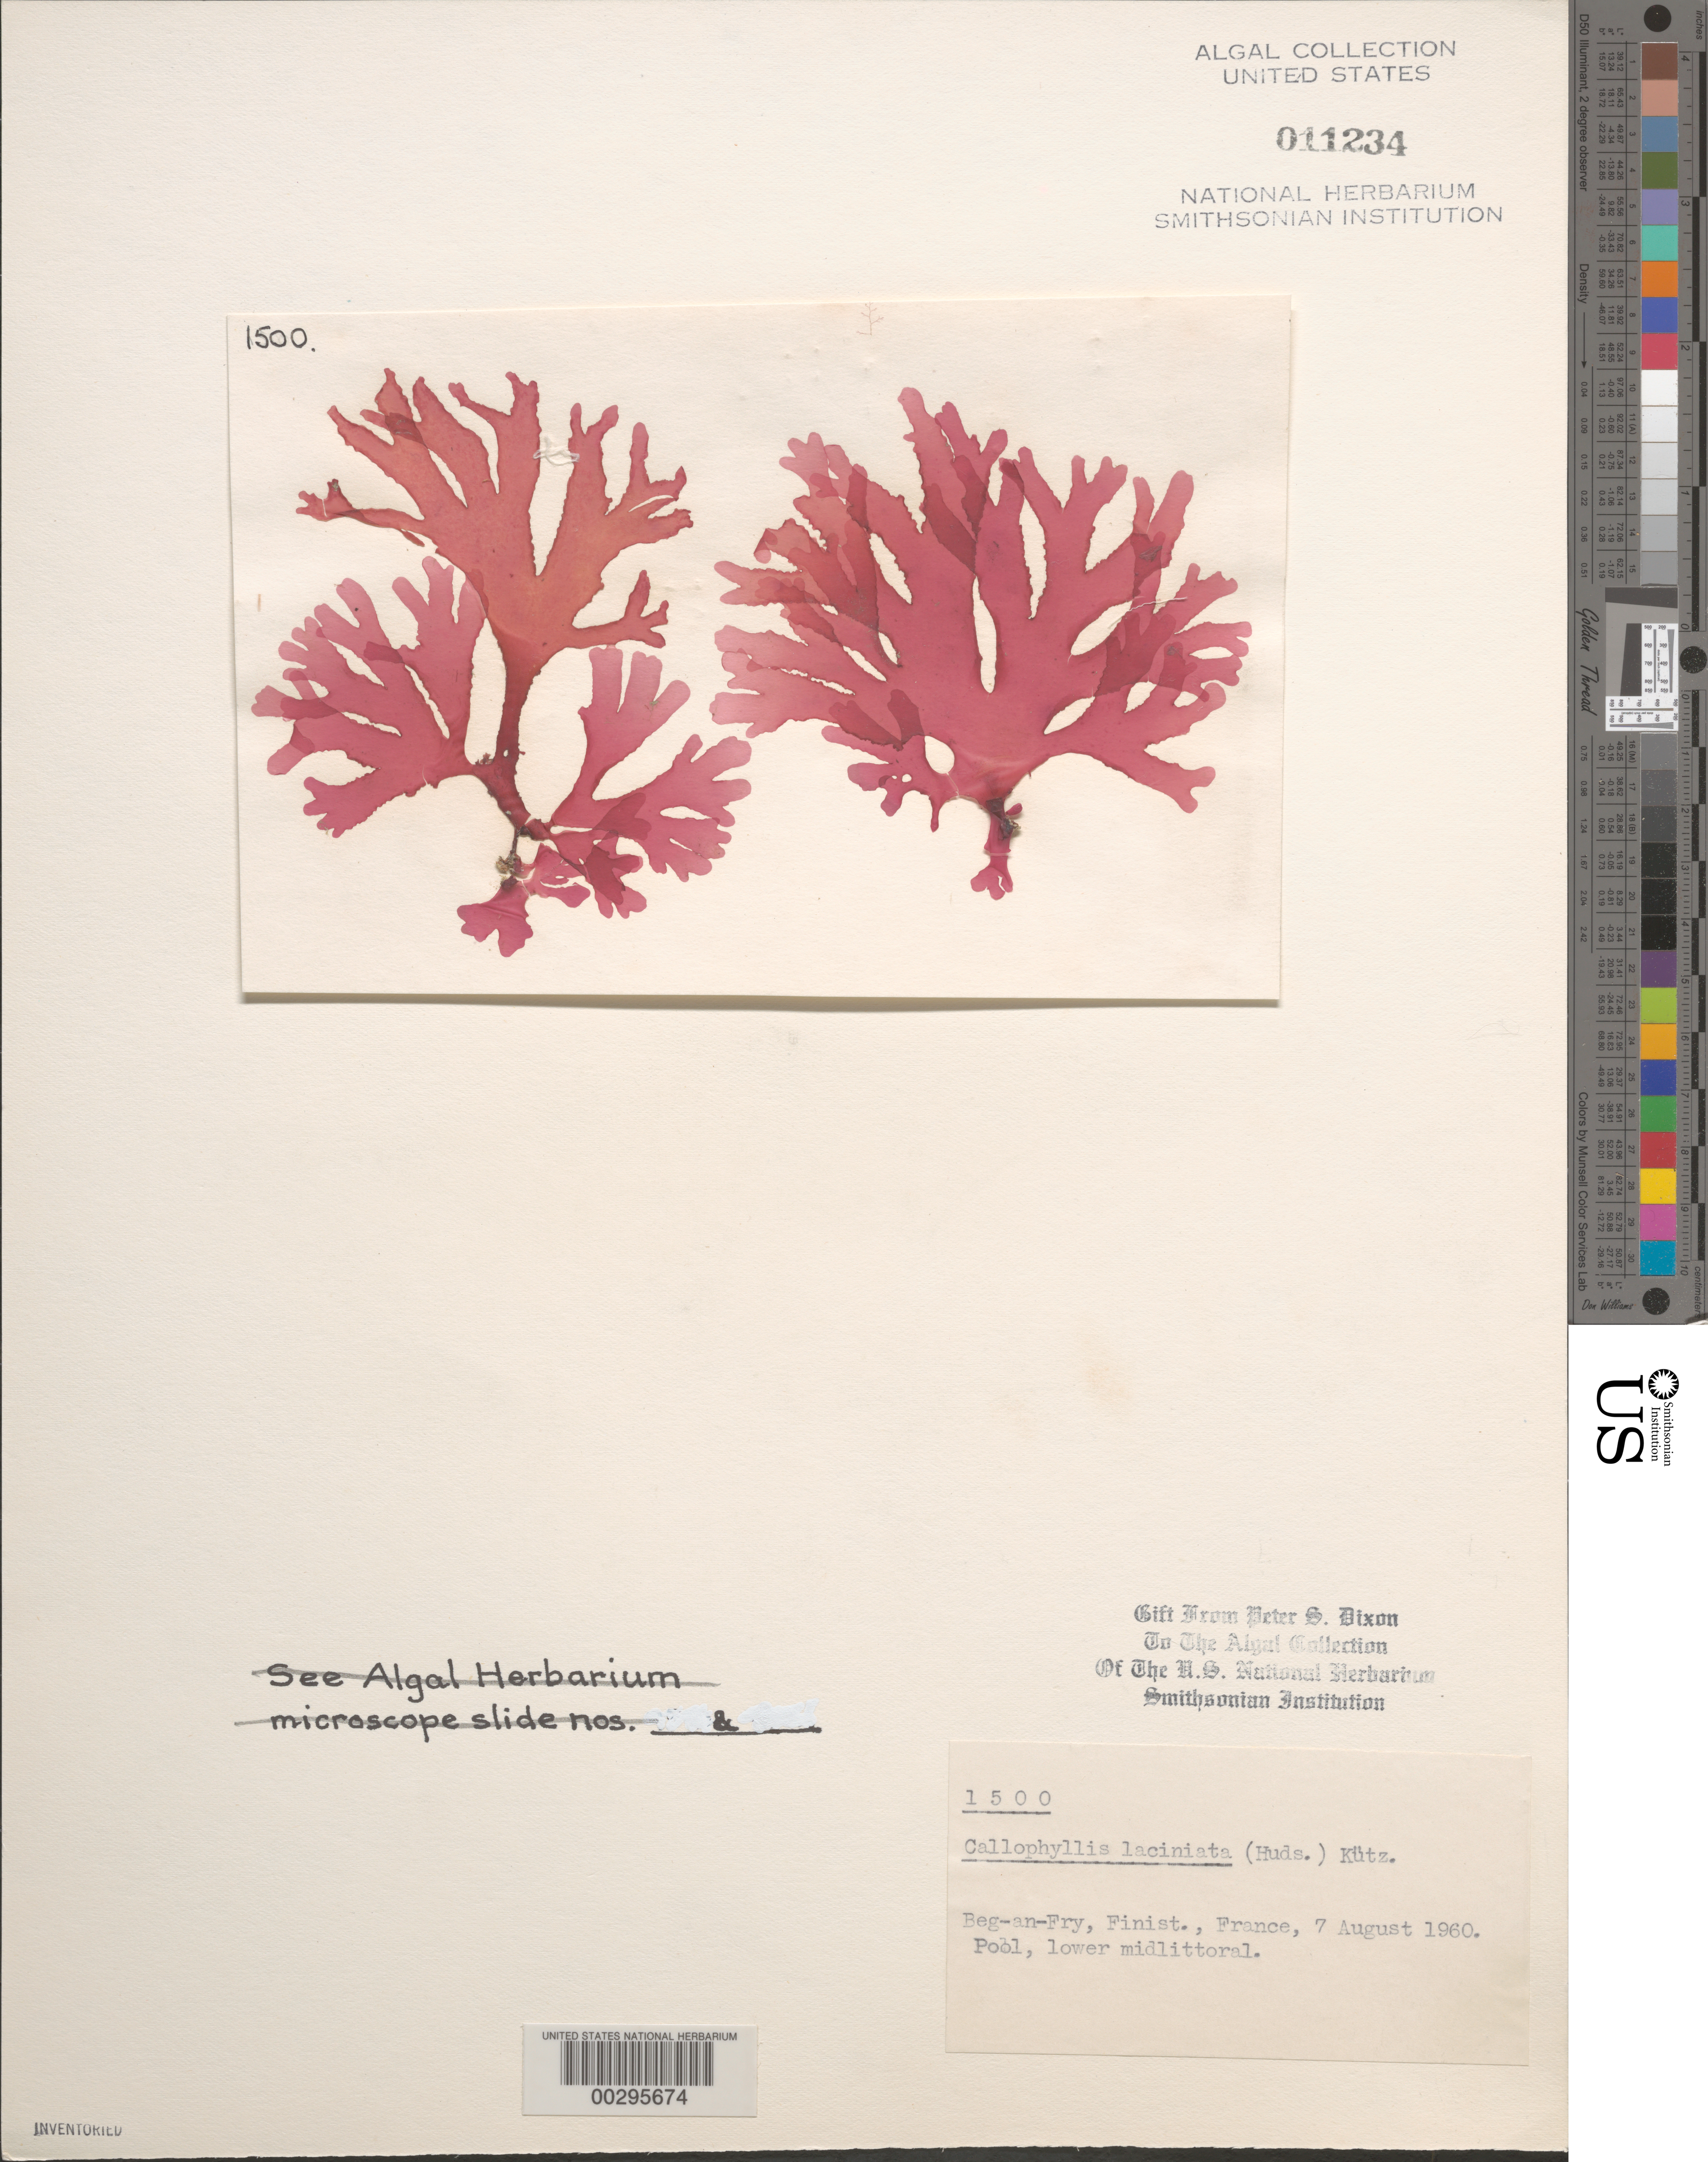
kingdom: Plantae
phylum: Rhodophyta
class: Florideophyceae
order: Gigartinales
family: Kallymeniaceae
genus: Metacallophyllis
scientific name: Metacallophyllis laciniata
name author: (Hudson) Vergés & L. Le Gall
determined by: Algae name updating Project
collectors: P. S. Dixon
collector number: PSD 1500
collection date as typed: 07 Aug 1960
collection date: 1960-08-07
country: France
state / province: Bretagne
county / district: Finistère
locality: Beg-an-Fry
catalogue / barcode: US 11234